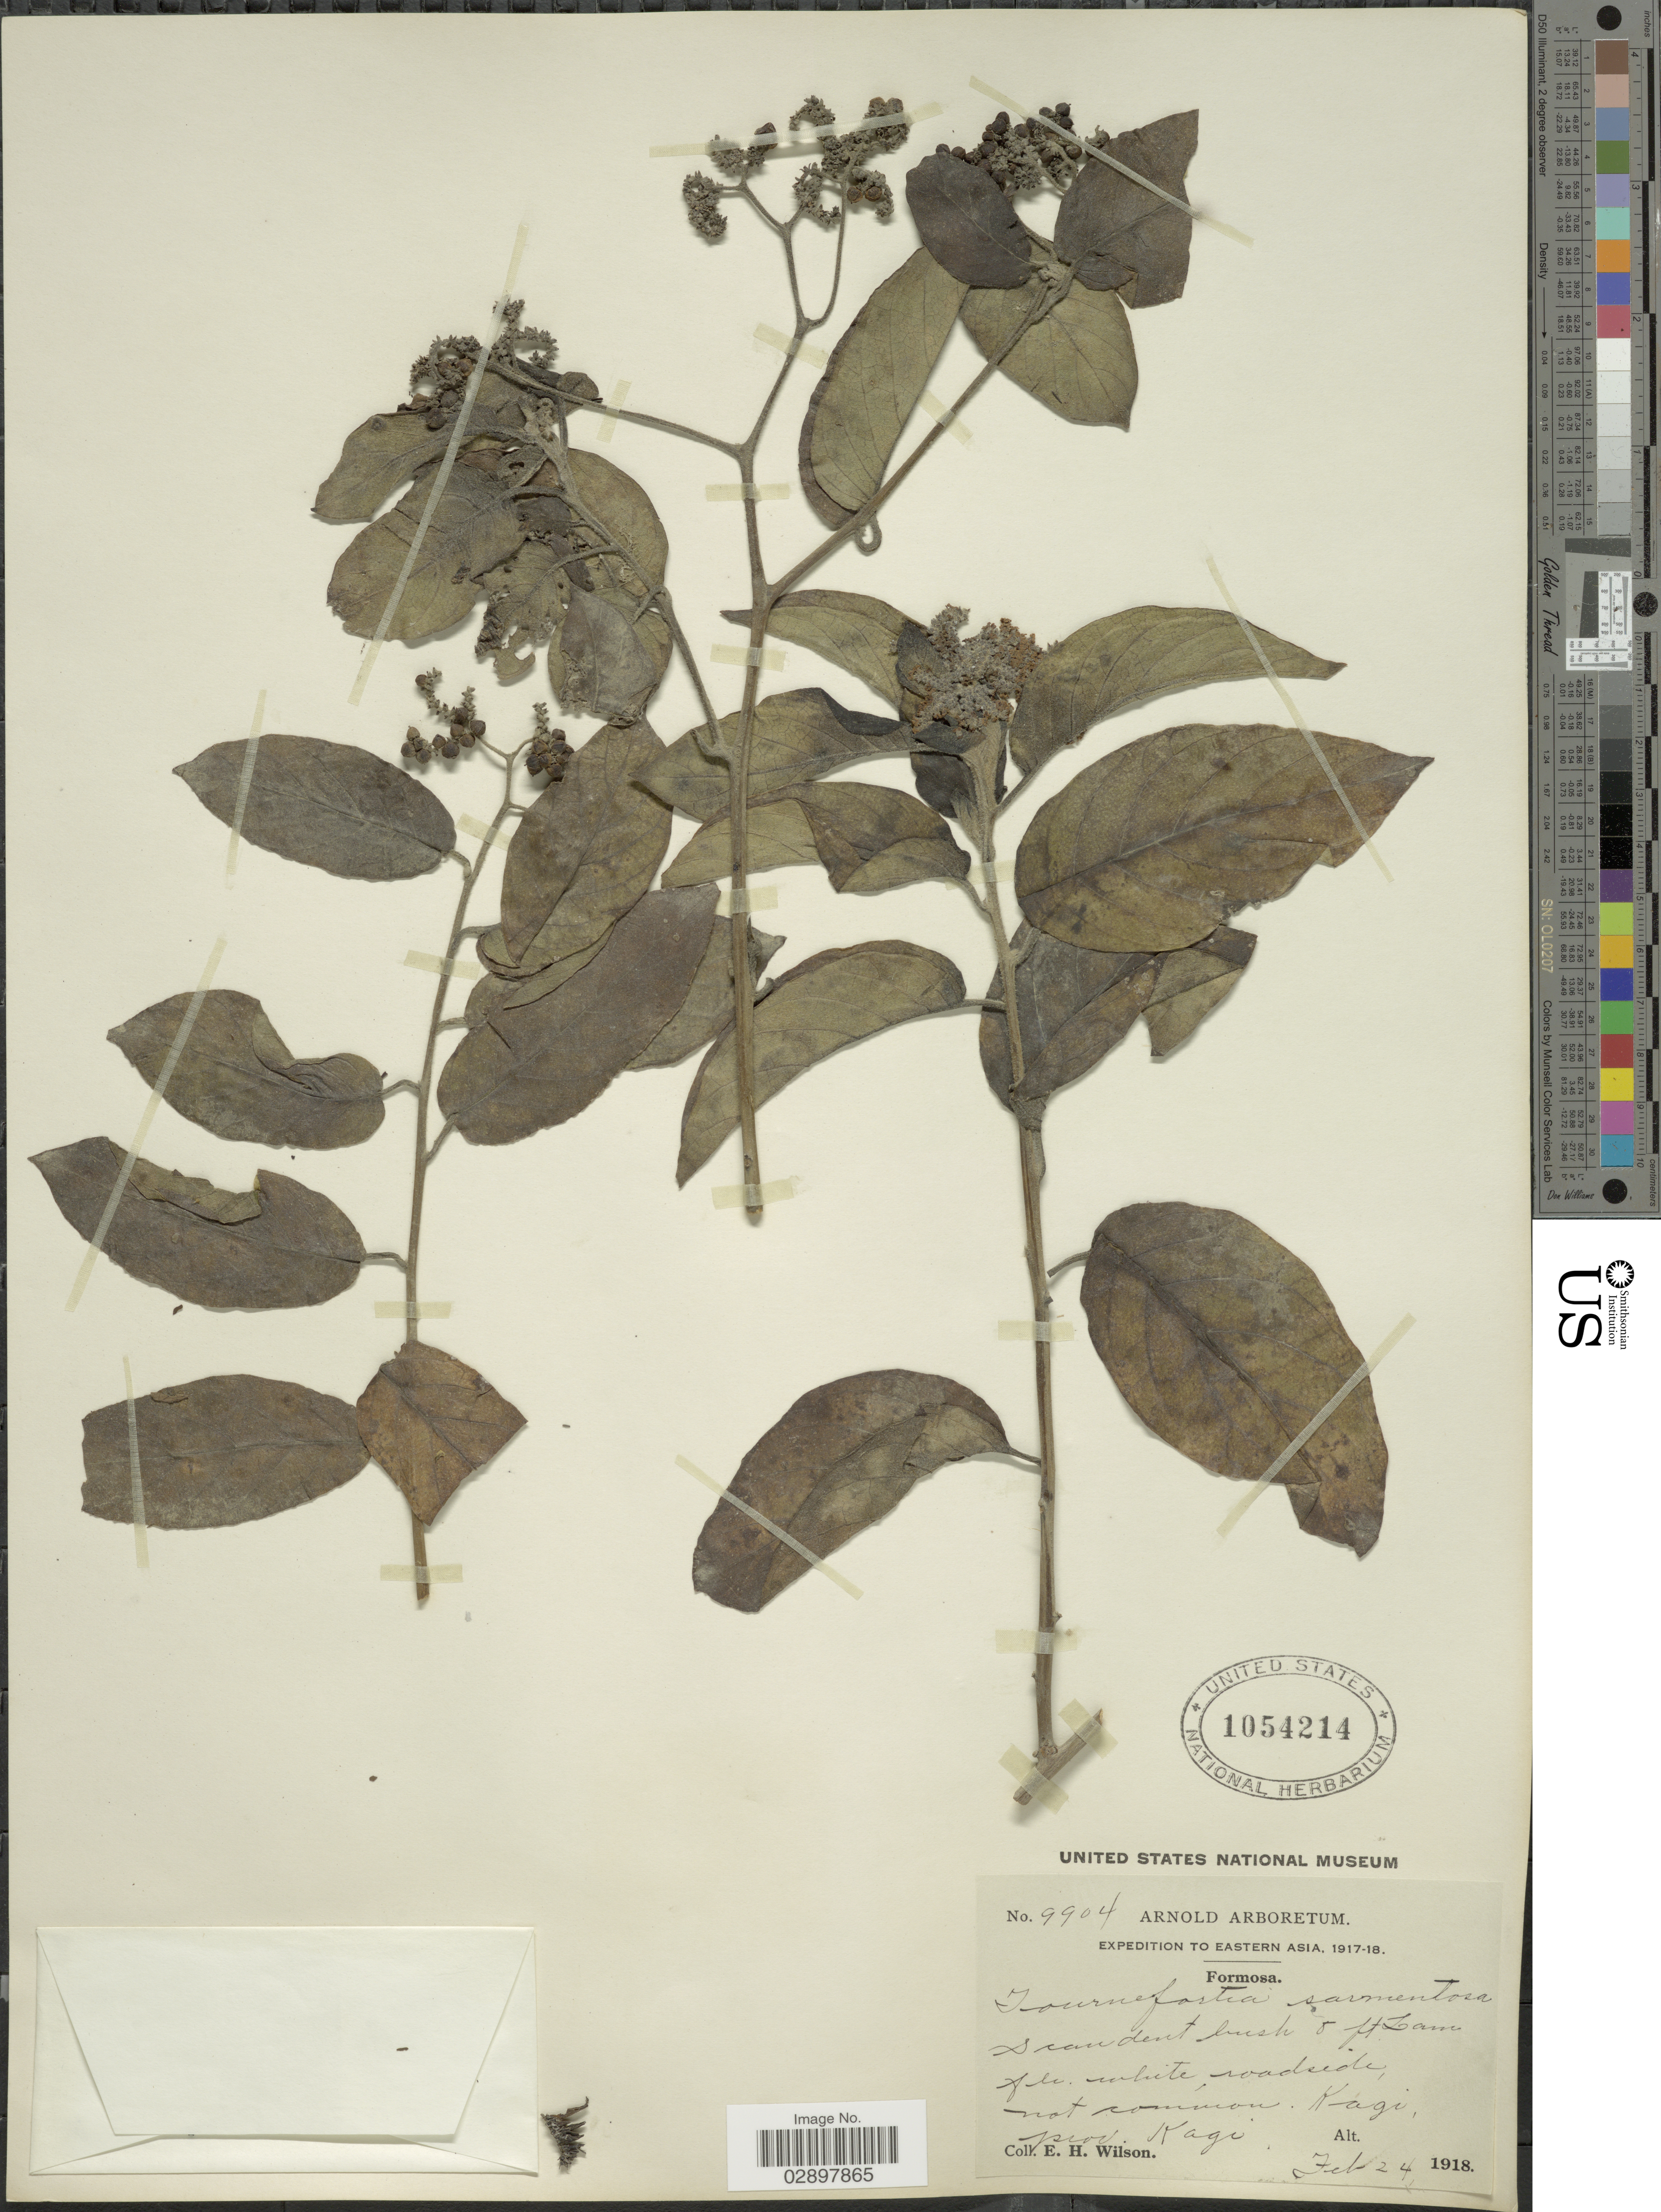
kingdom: Plantae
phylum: Tracheophyta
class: Magnoliopsida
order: Boraginales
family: Heliotropiaceae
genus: Tournefortia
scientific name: Tournefortia sarmentosa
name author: Lam.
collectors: E. Wilson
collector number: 9904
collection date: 1918-02-24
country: Taiwan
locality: Eastern Asia. Formosa. Kagi, prov. Kagi.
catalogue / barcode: US 1054214